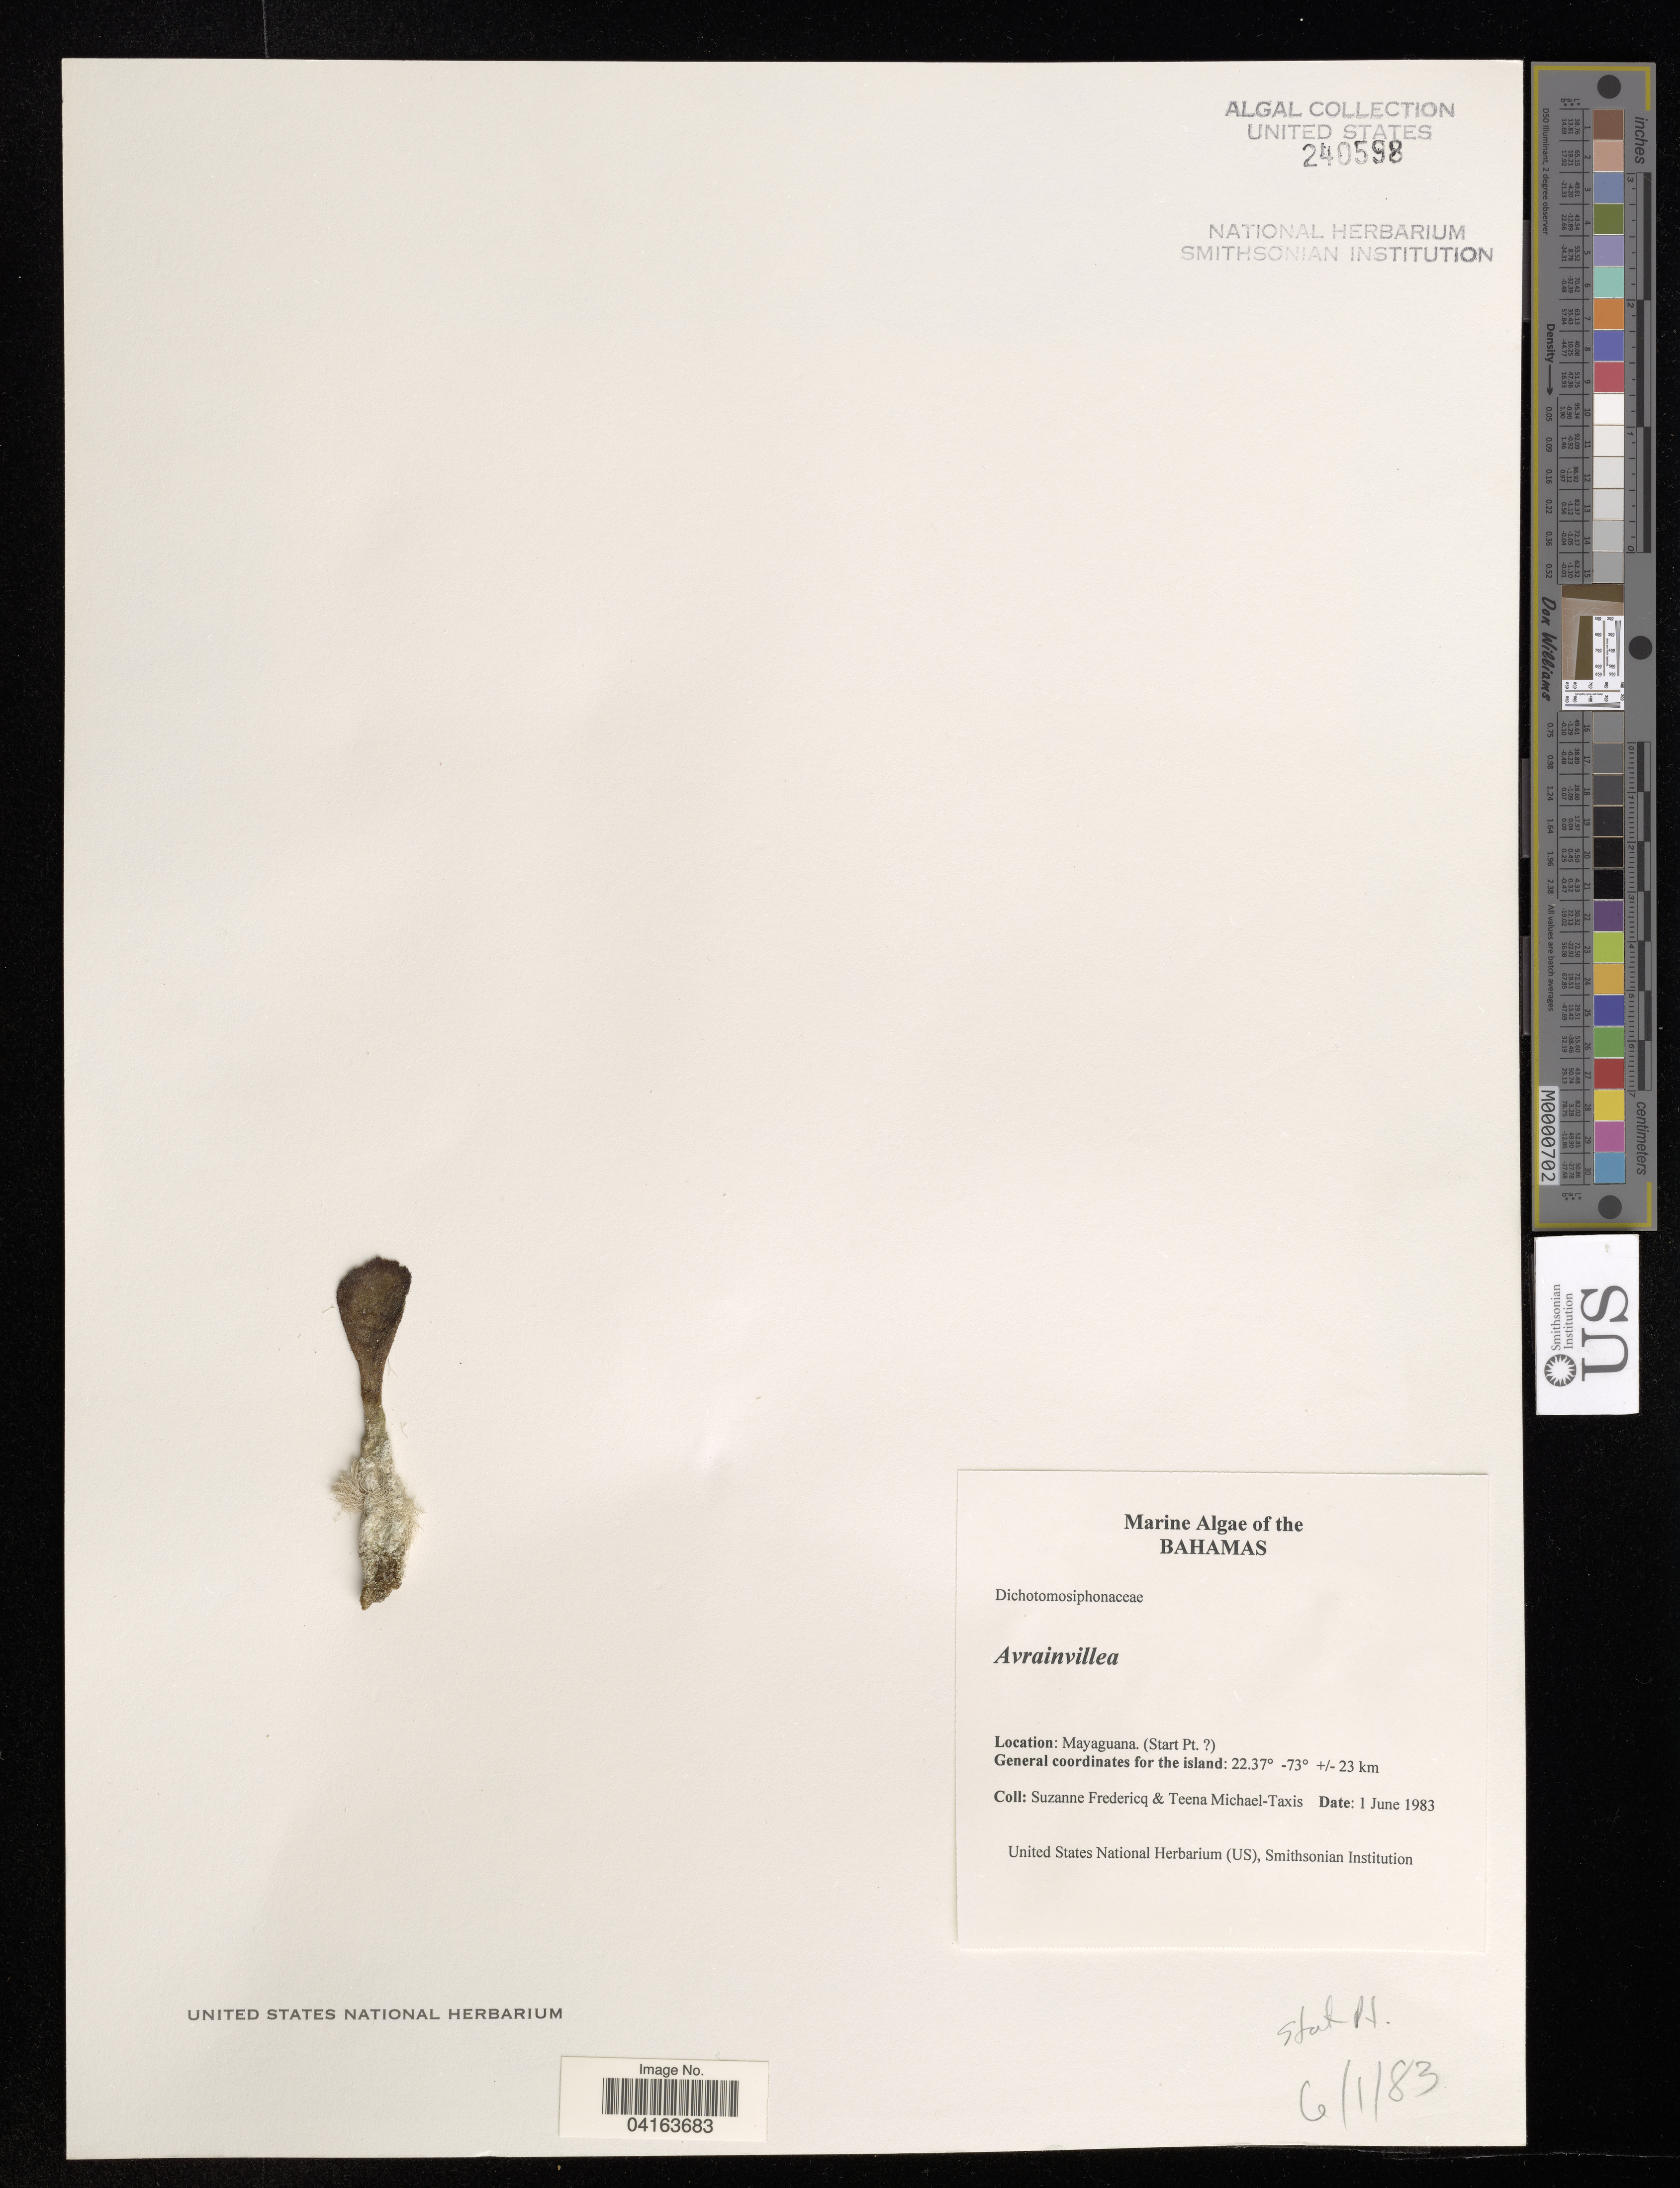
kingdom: Plantae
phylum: Chlorophyta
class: Ulvophyceae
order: Bryopsidales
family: Dichotomosiphonaceae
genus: Avrainvillea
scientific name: Avrainvillea sp.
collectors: S. Fredericq & T. Michael-Taxis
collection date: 1983-06-01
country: Bahamas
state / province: Mayaguana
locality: (Start Pt. ?).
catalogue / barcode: US 240598